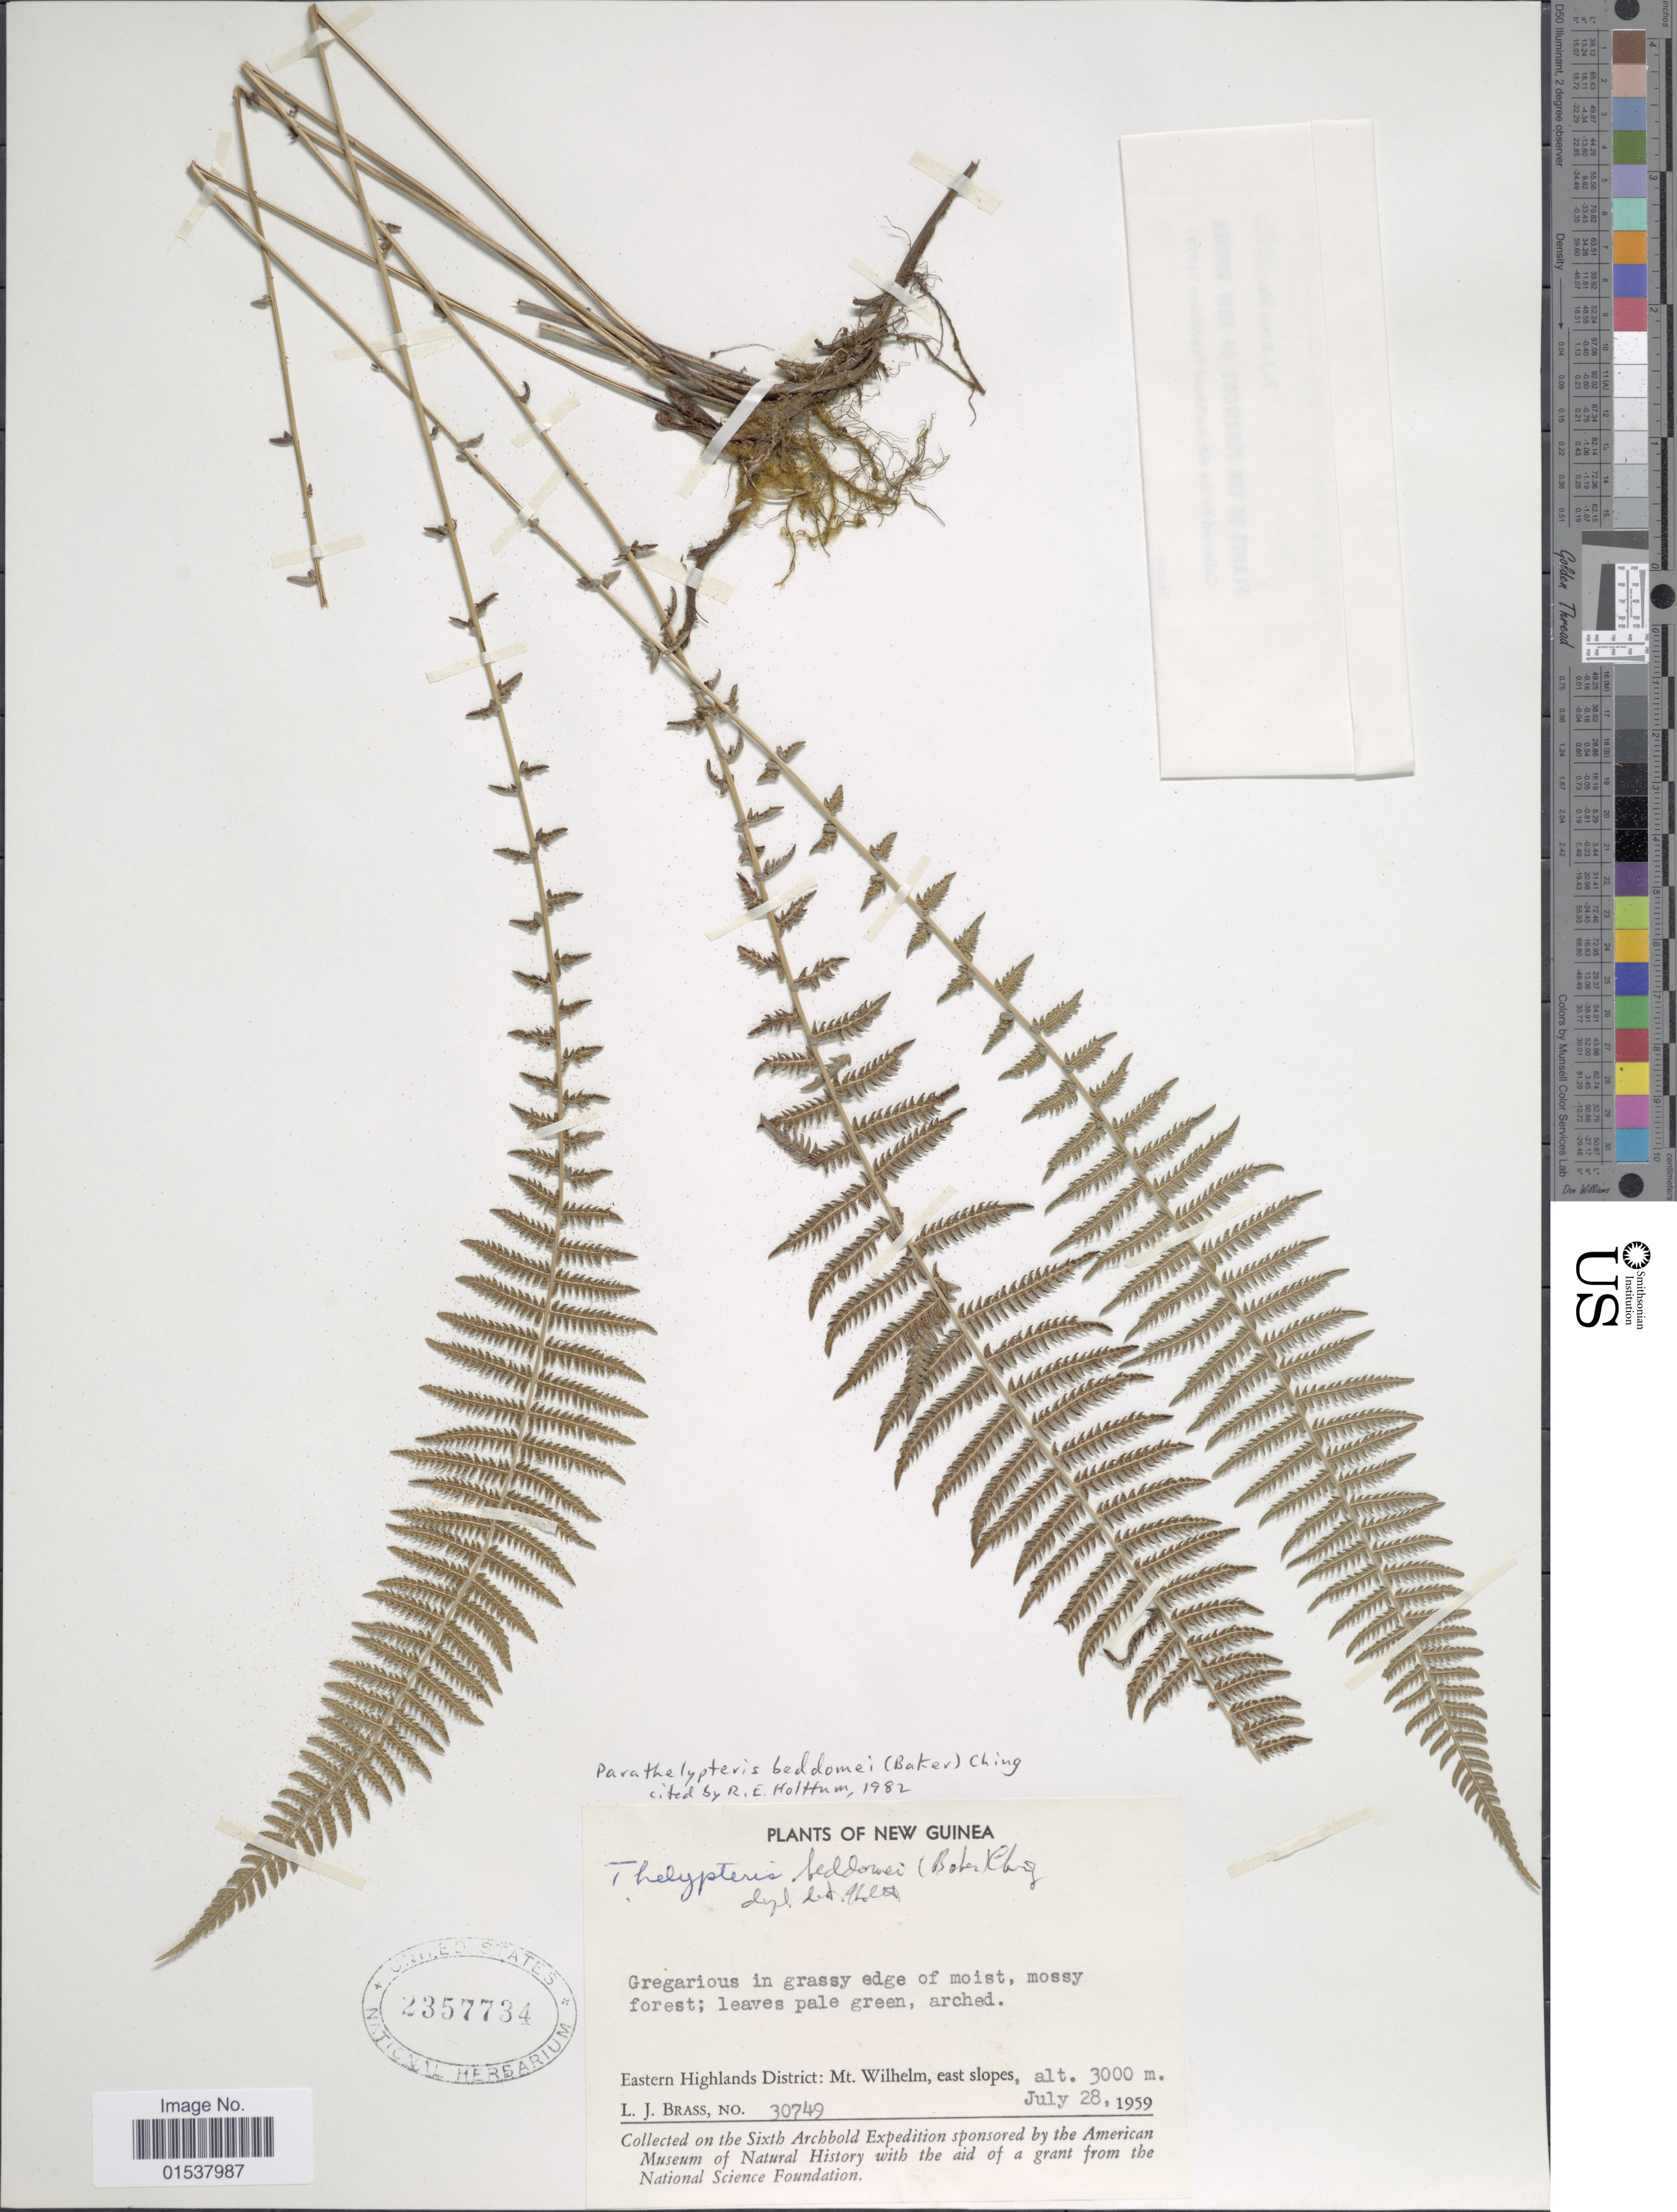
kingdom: Plantae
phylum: Tracheophyta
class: Polypodiopsida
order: Polypodiales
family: Thelypteridaceae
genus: Parathelypteris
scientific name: Parathelypteris beddomei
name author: (Baker) Ching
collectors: L. J. Brass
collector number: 30749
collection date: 1959-07-28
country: Papua New Guinea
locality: New Guinea, Eastern Highlands District: Mt. Wilhelm, east slopes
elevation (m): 3000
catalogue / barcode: US 2357734